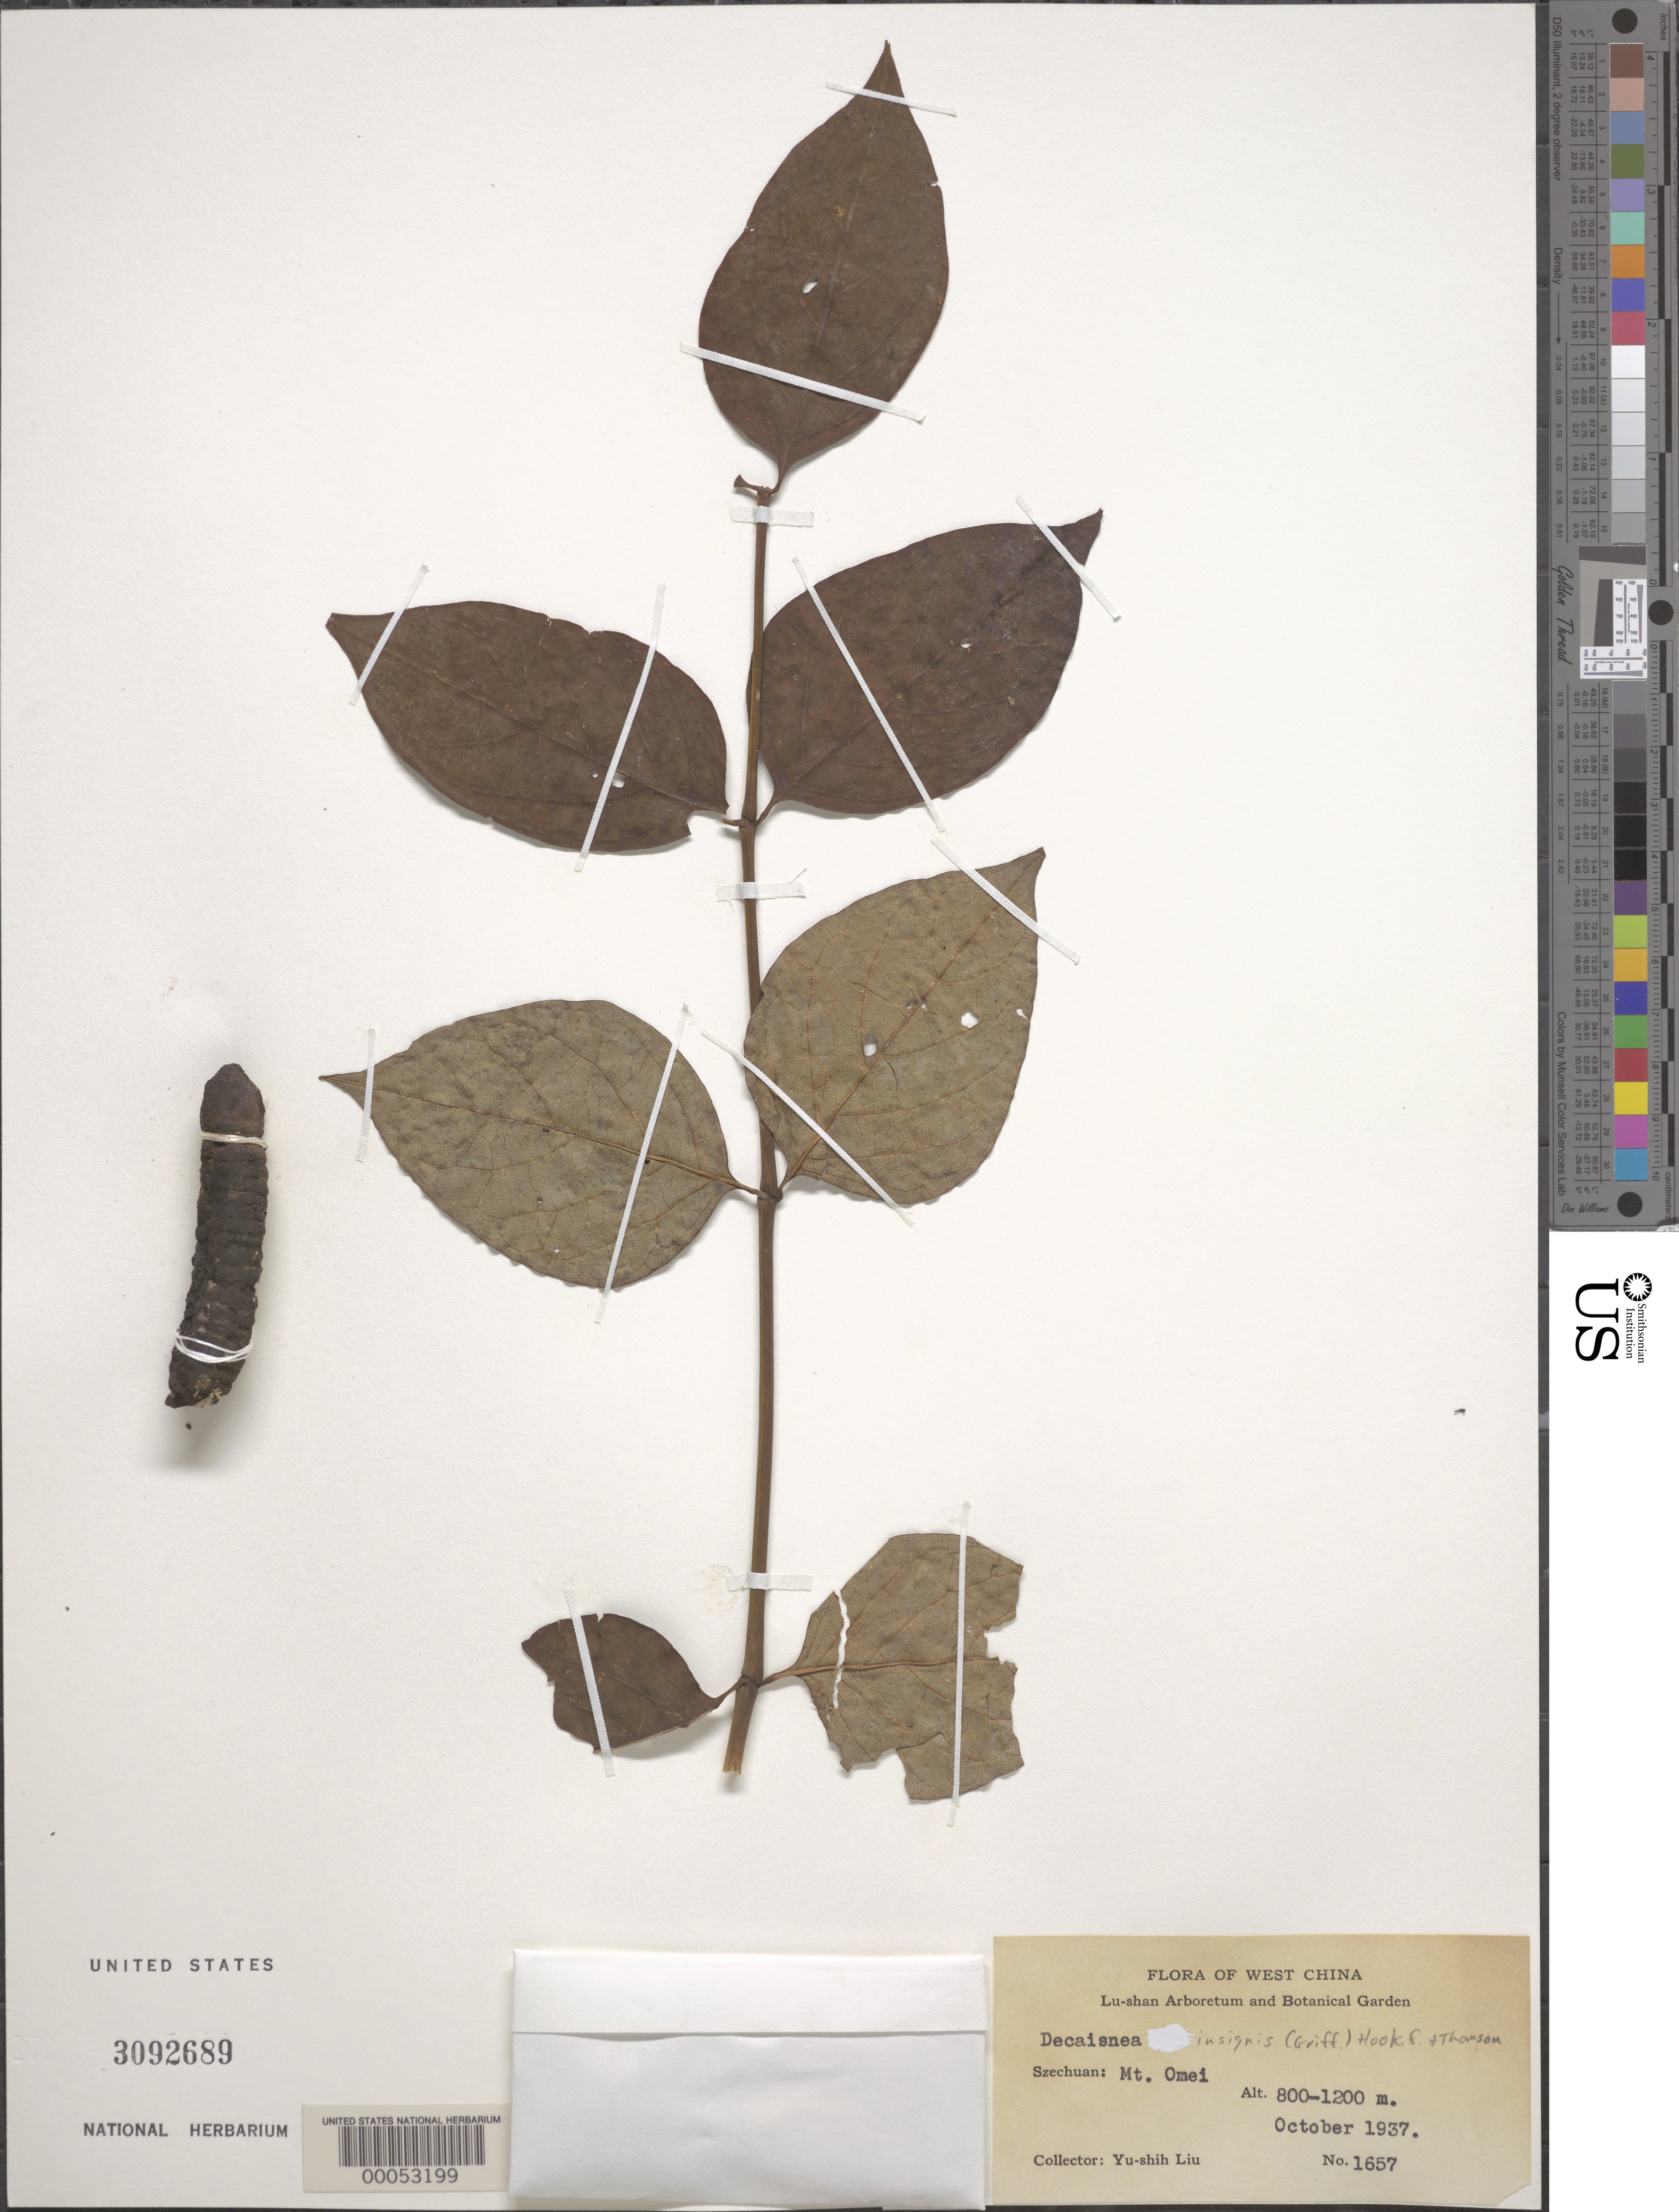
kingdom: Plantae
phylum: Tracheophyta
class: Magnoliopsida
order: Ranunculales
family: Lardizabalaceae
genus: Decaisnea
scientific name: Decaisnea insignis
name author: (Griff.) Hook. f. & Thomson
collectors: L. Yu-shih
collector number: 1657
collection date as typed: Oct 1937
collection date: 1937-10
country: China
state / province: Sichuan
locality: Mt. omei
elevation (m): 800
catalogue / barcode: US 3092689